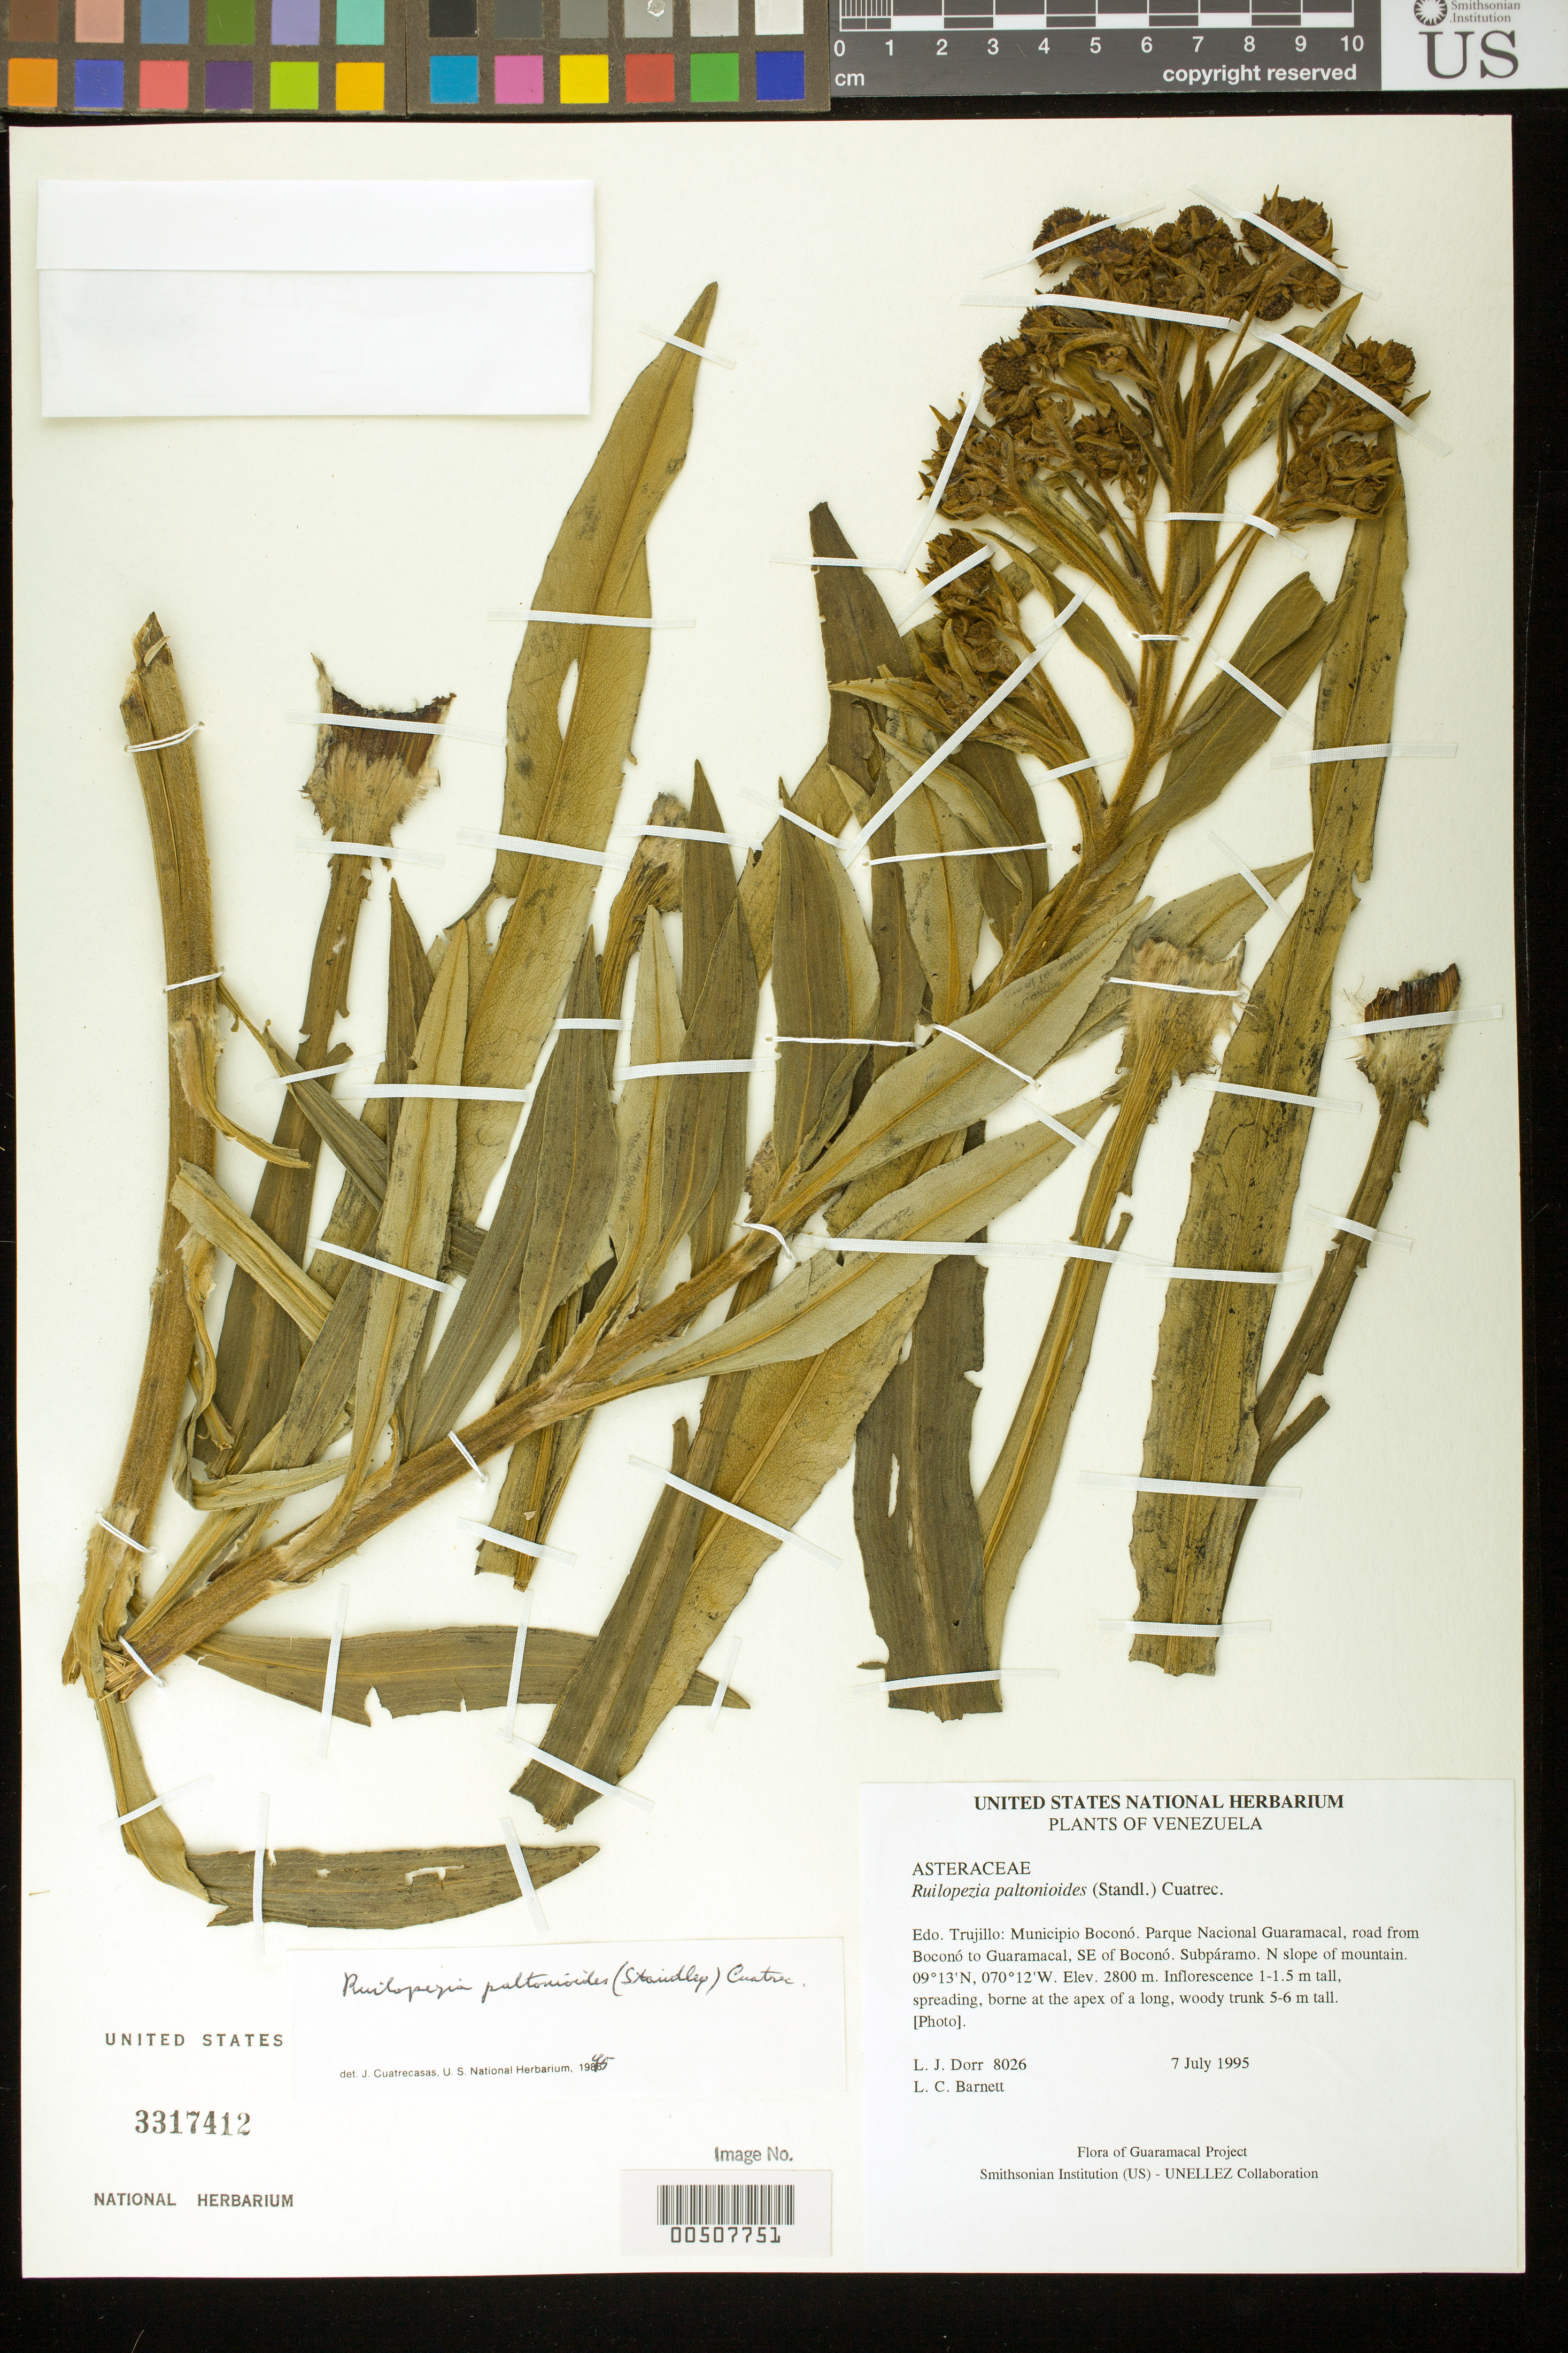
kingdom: Plantae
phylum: Tracheophyta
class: Magnoliopsida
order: Asterales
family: Asteraceae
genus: Ruilopezia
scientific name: Ruilopezia paltonioides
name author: (Standl.) Cuatrec.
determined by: Cuatrecasas, J.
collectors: L. J. Dorr & L. C. Barnett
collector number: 8026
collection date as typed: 07 Jul 1995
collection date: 1995-07-07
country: Venezuela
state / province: Trujillo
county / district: Boconó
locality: Parque Nacional Guaramacal, road from Boconó to Guaramacal, SE of Boconó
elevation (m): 2800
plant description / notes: PORT, US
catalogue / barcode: US 3317412